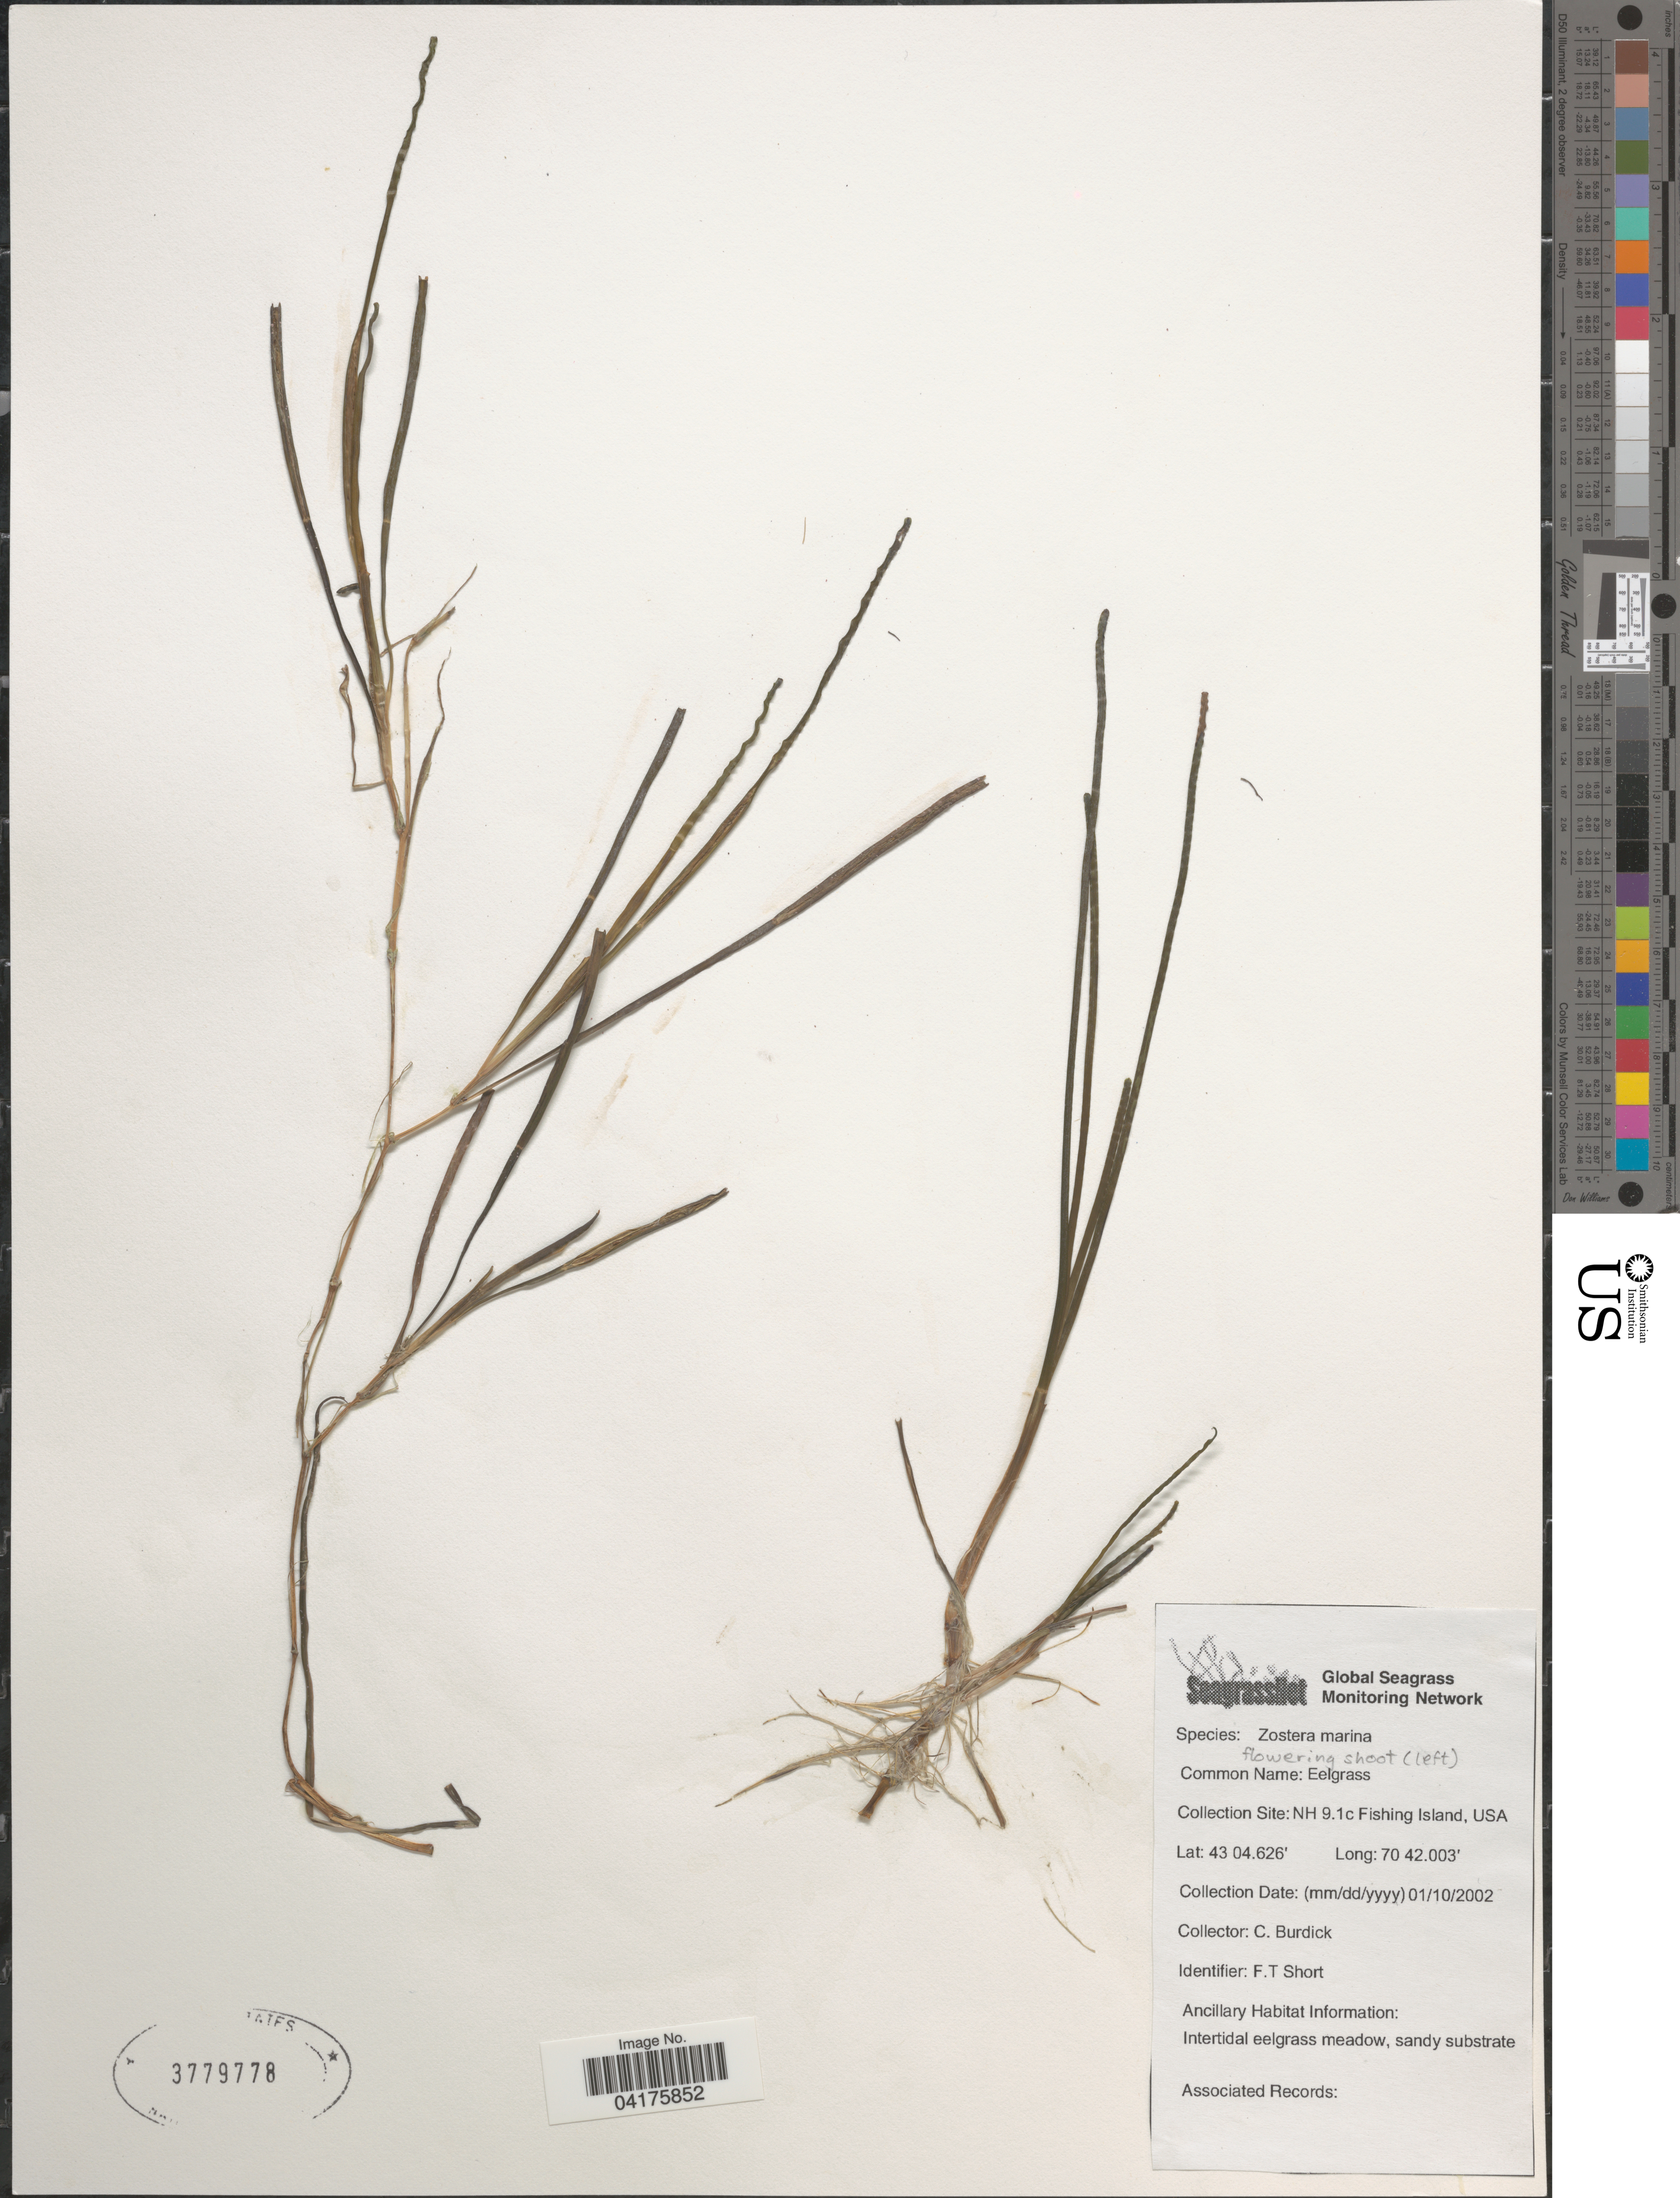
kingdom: Plantae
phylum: Tracheophyta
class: Liliopsida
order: Alismatales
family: Zosteraceae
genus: Zostera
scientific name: Zostera marina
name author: L.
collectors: C. Burdick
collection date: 2002-01-10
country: United States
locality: NH 9.1c Fishing Island.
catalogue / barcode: US 3779778